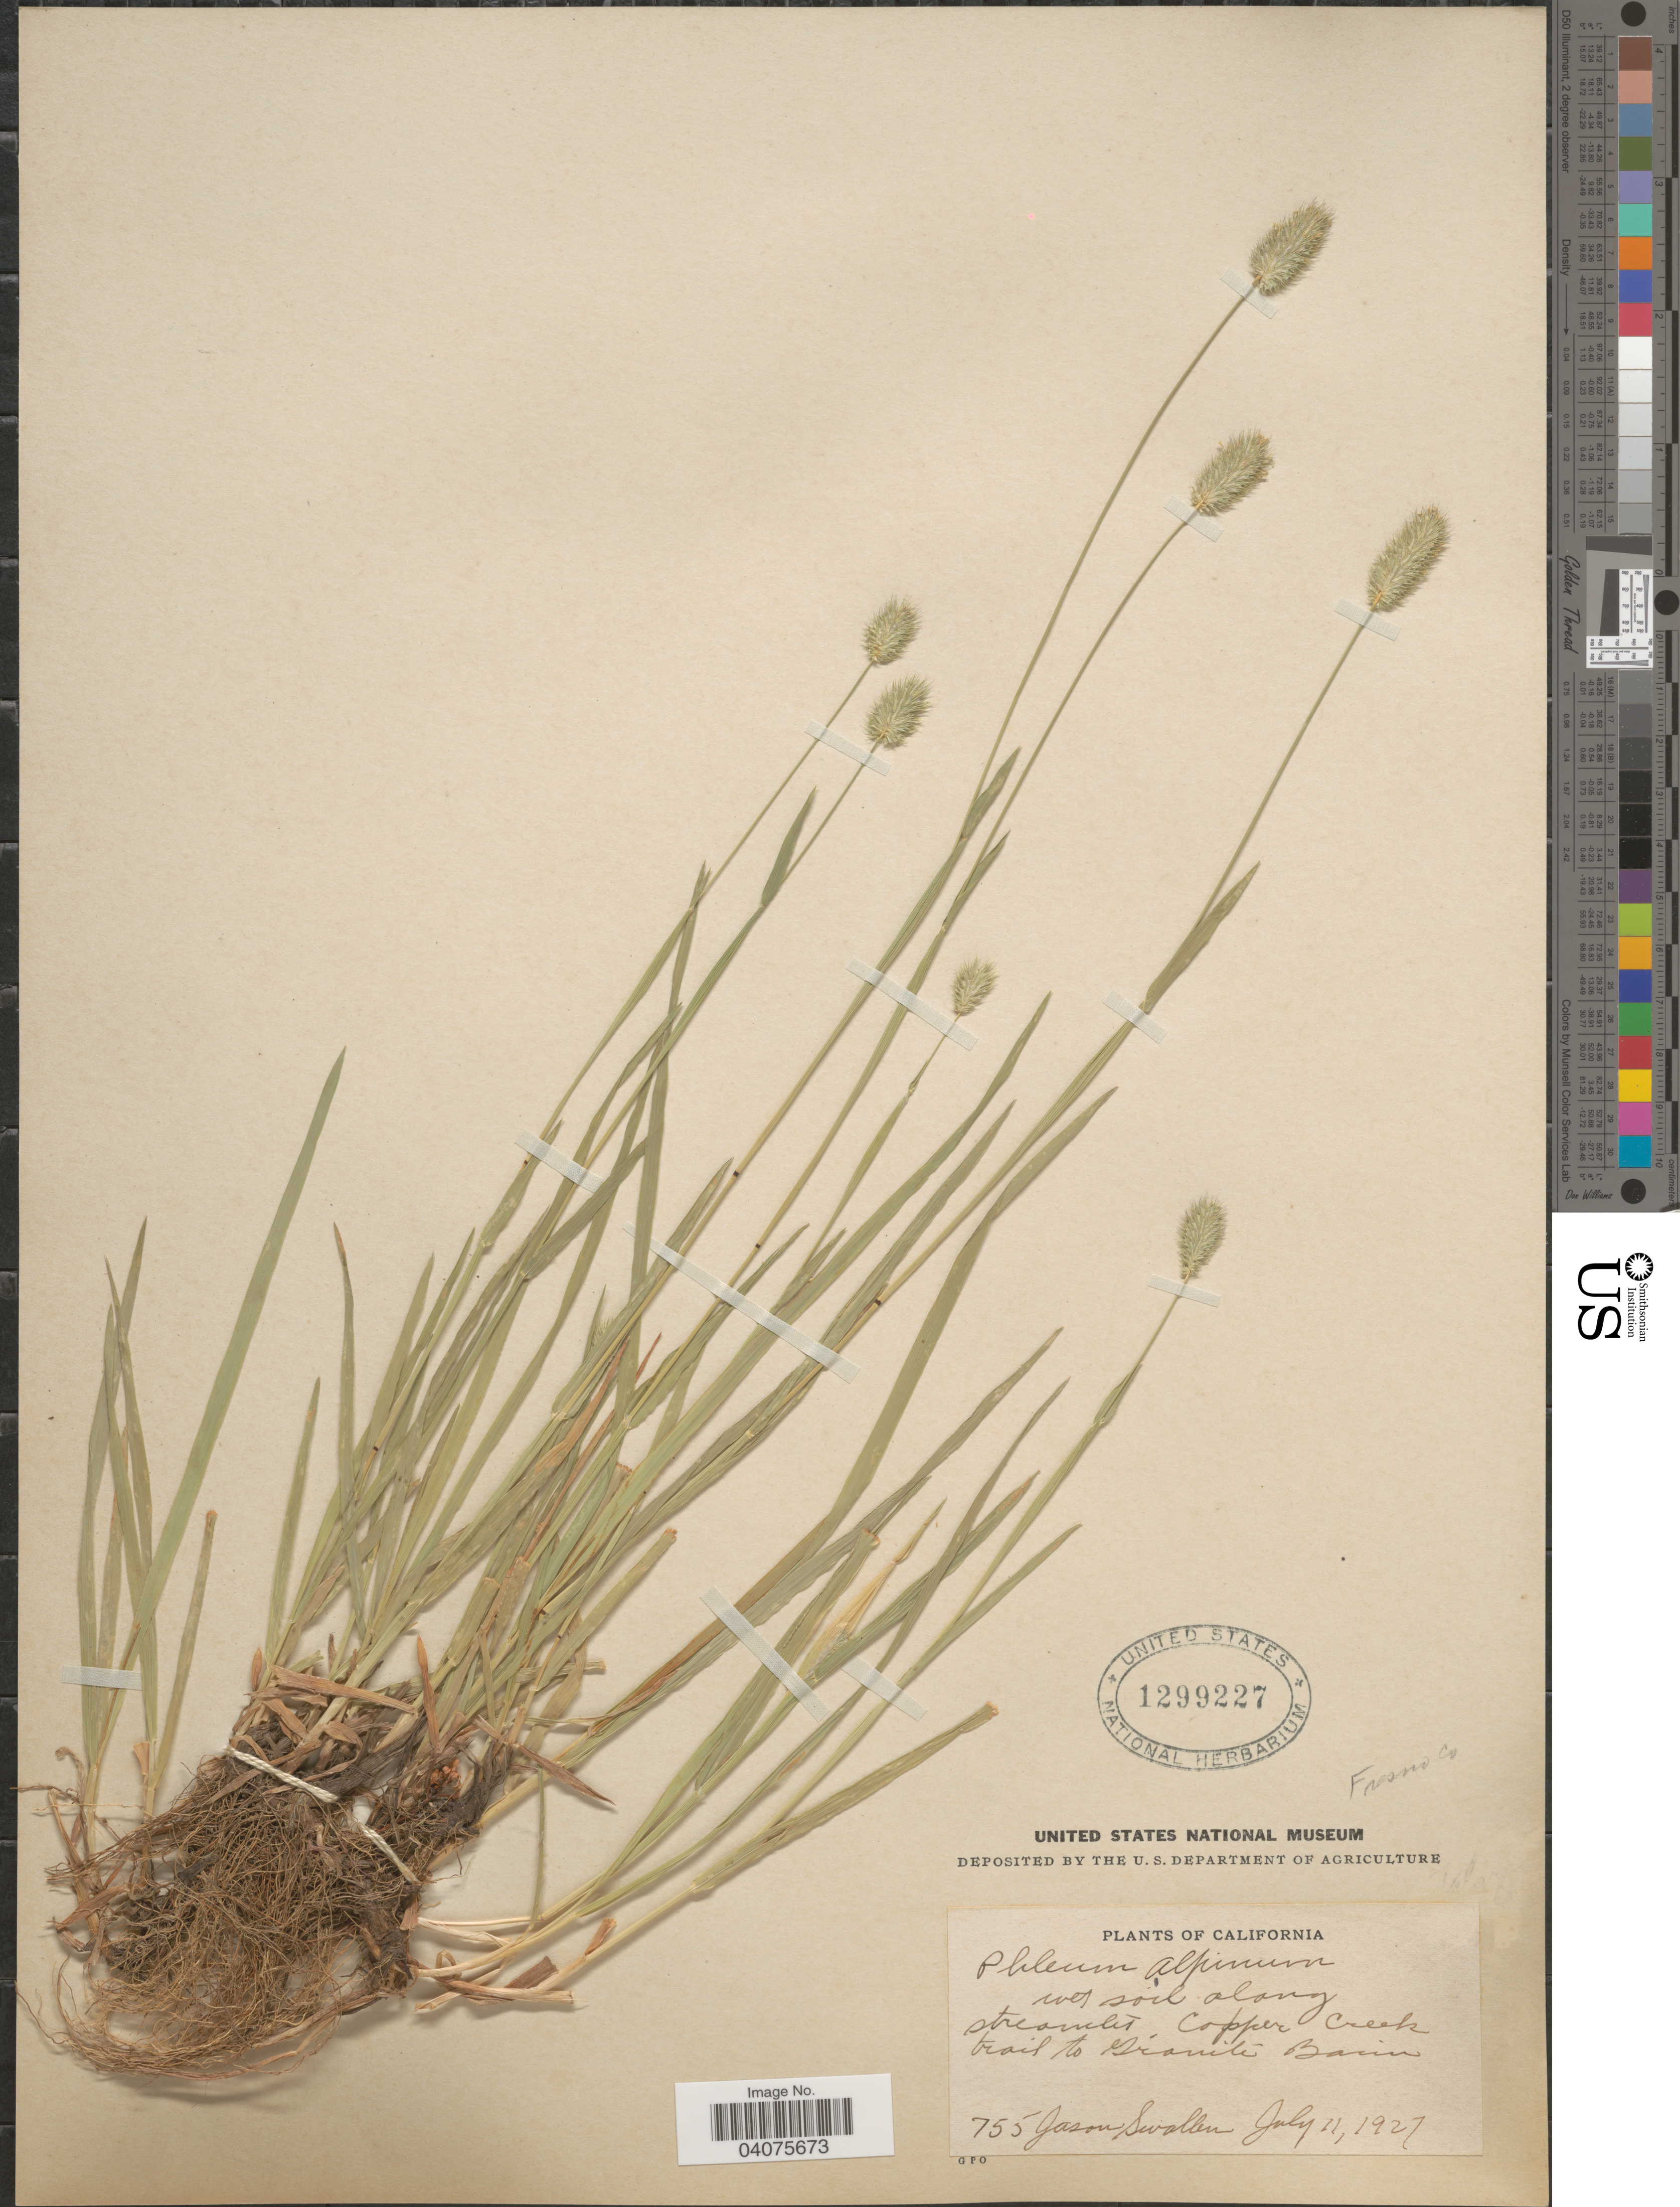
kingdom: Plantae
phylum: Tracheophyta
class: Liliopsida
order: Poales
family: Poaceae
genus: Phleum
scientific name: Phleum alpinum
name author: L.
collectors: J. R. Swallen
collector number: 755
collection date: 1927-07-11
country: United States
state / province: California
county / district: Fresno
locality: Fresno Co. Wet soil along streamlet, Copper Creek trail to Granite Basin.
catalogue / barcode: US 1299227